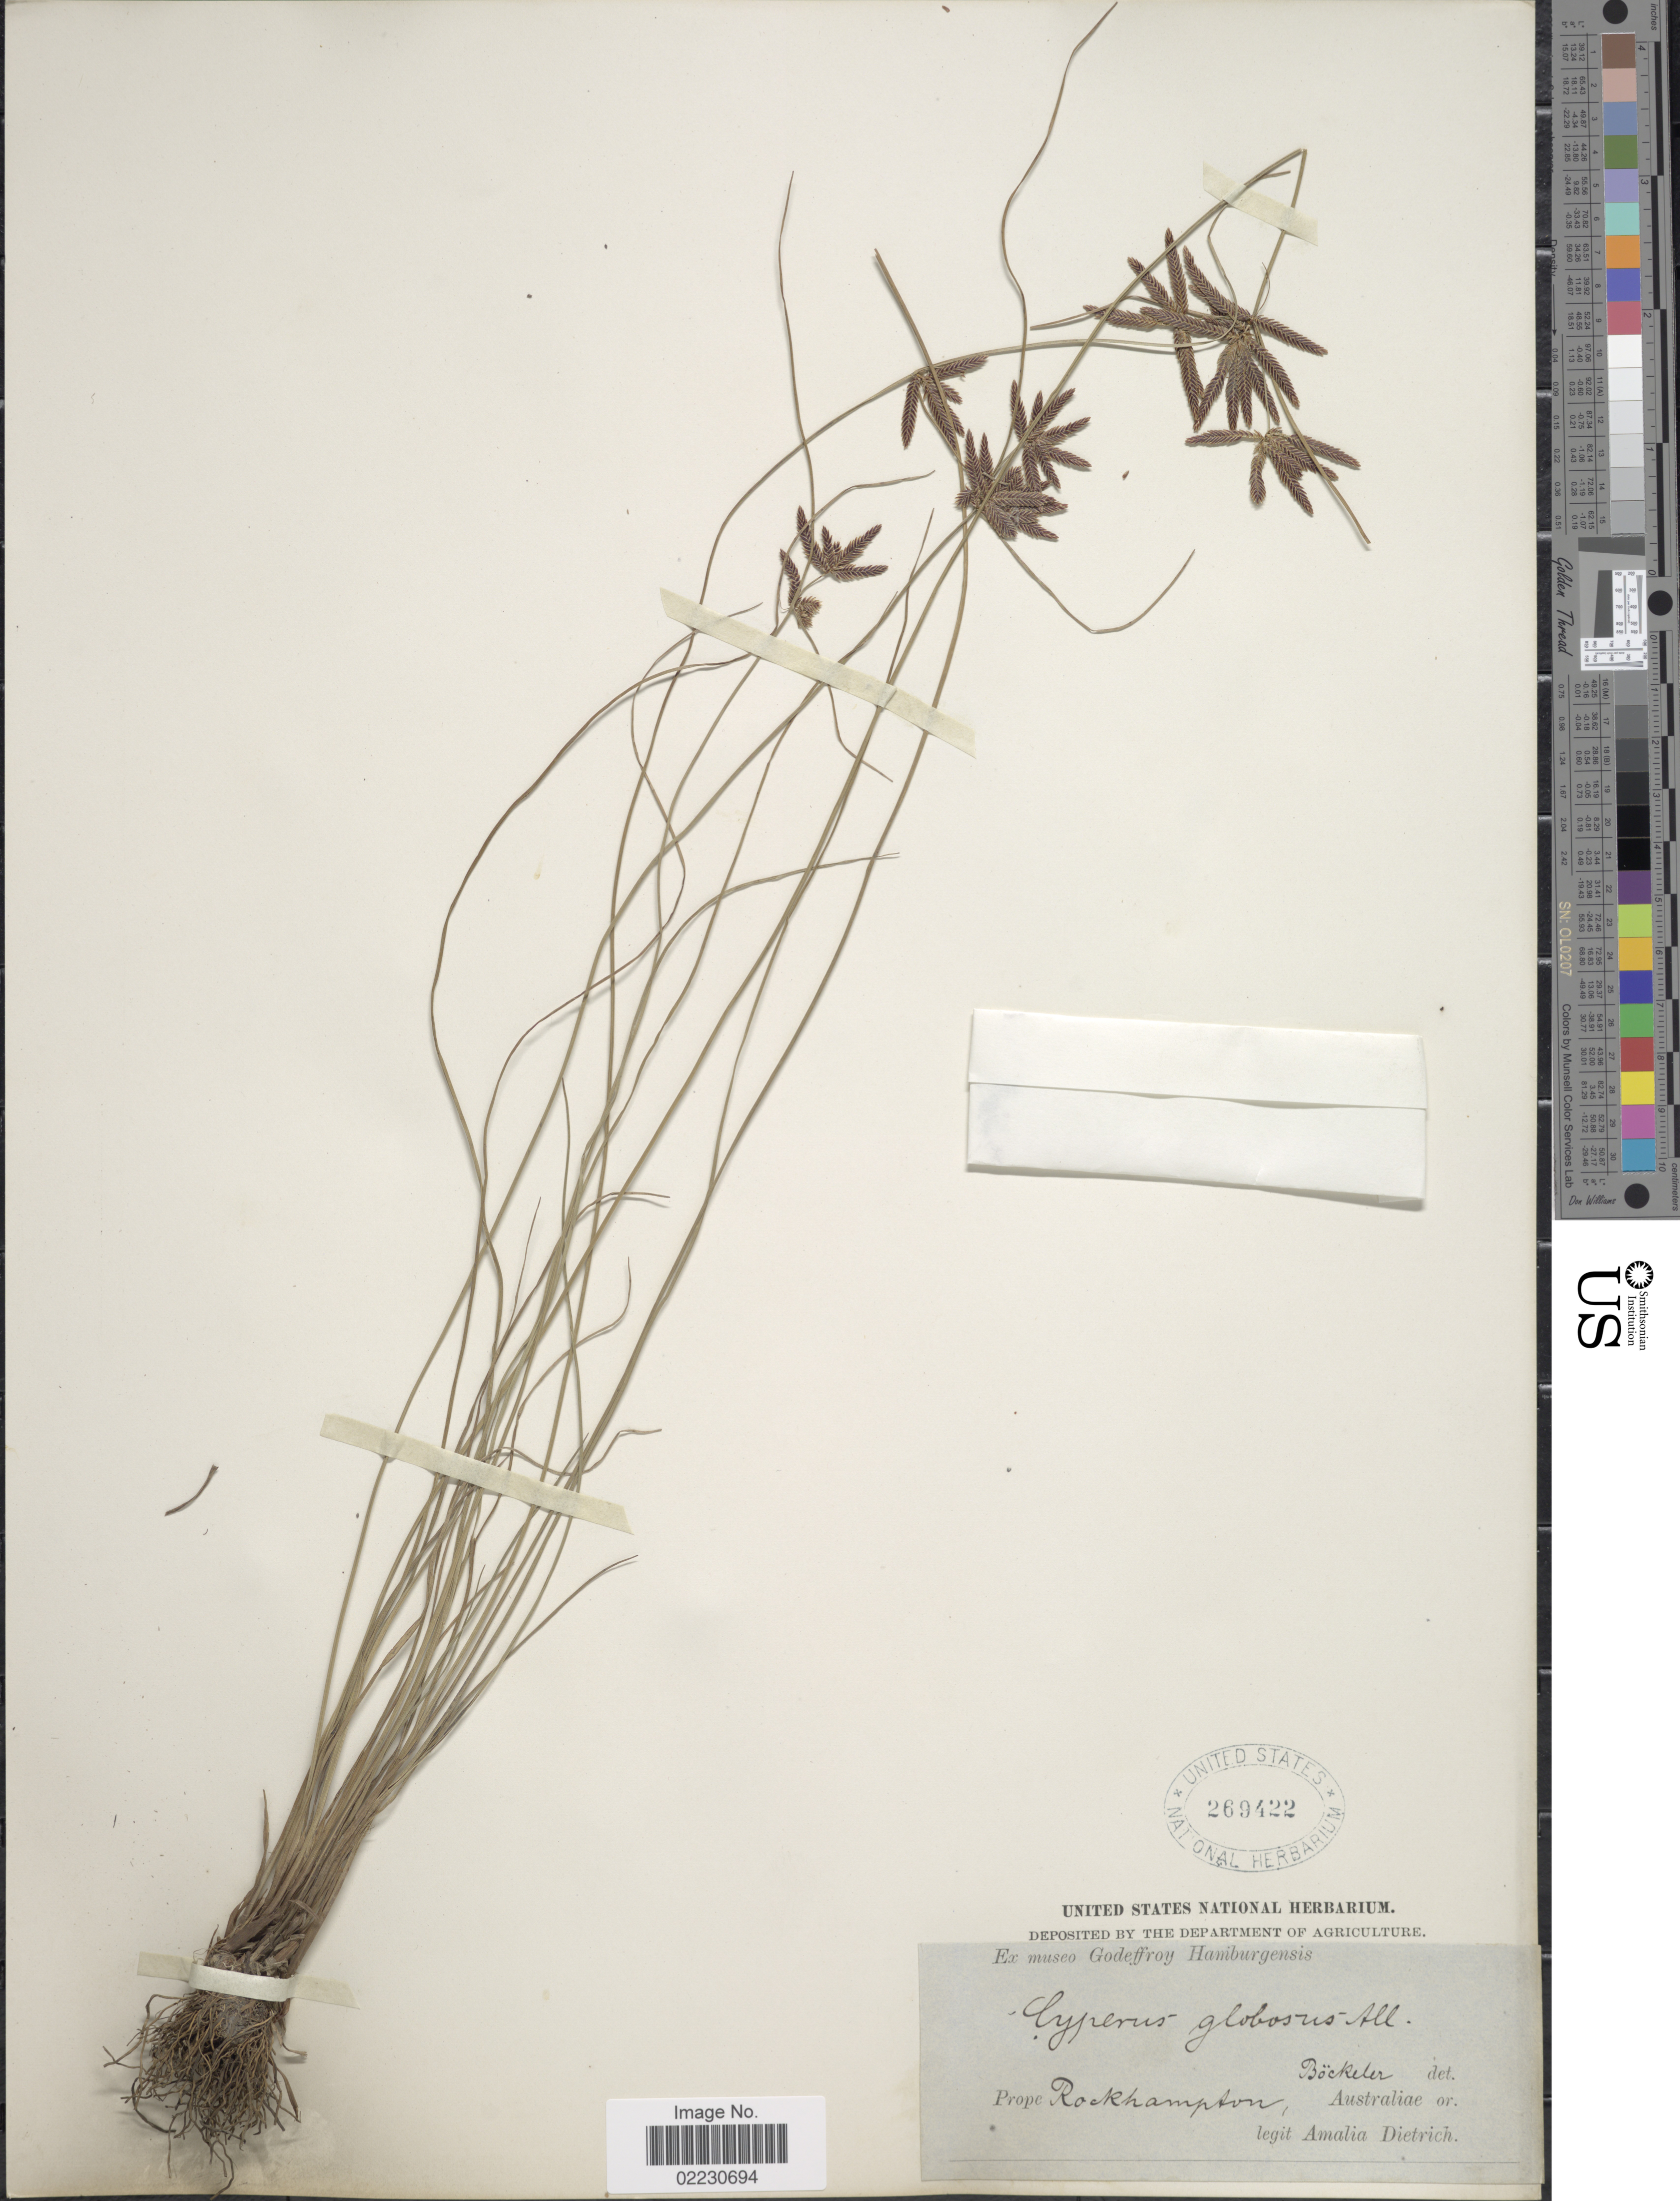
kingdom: Plantae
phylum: Tracheophyta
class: Liliopsida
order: Poales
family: Cyperaceae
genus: Cyperus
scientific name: Cyperus flavidus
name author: Retz.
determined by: Strong, Mark T., (BOT), Smithsonian Institution - National Museum of Natural History (UNITED STATES)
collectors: A. Dietrich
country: Australia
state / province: Queensland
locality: Rockhampton, Australiae or.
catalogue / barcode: US 269422